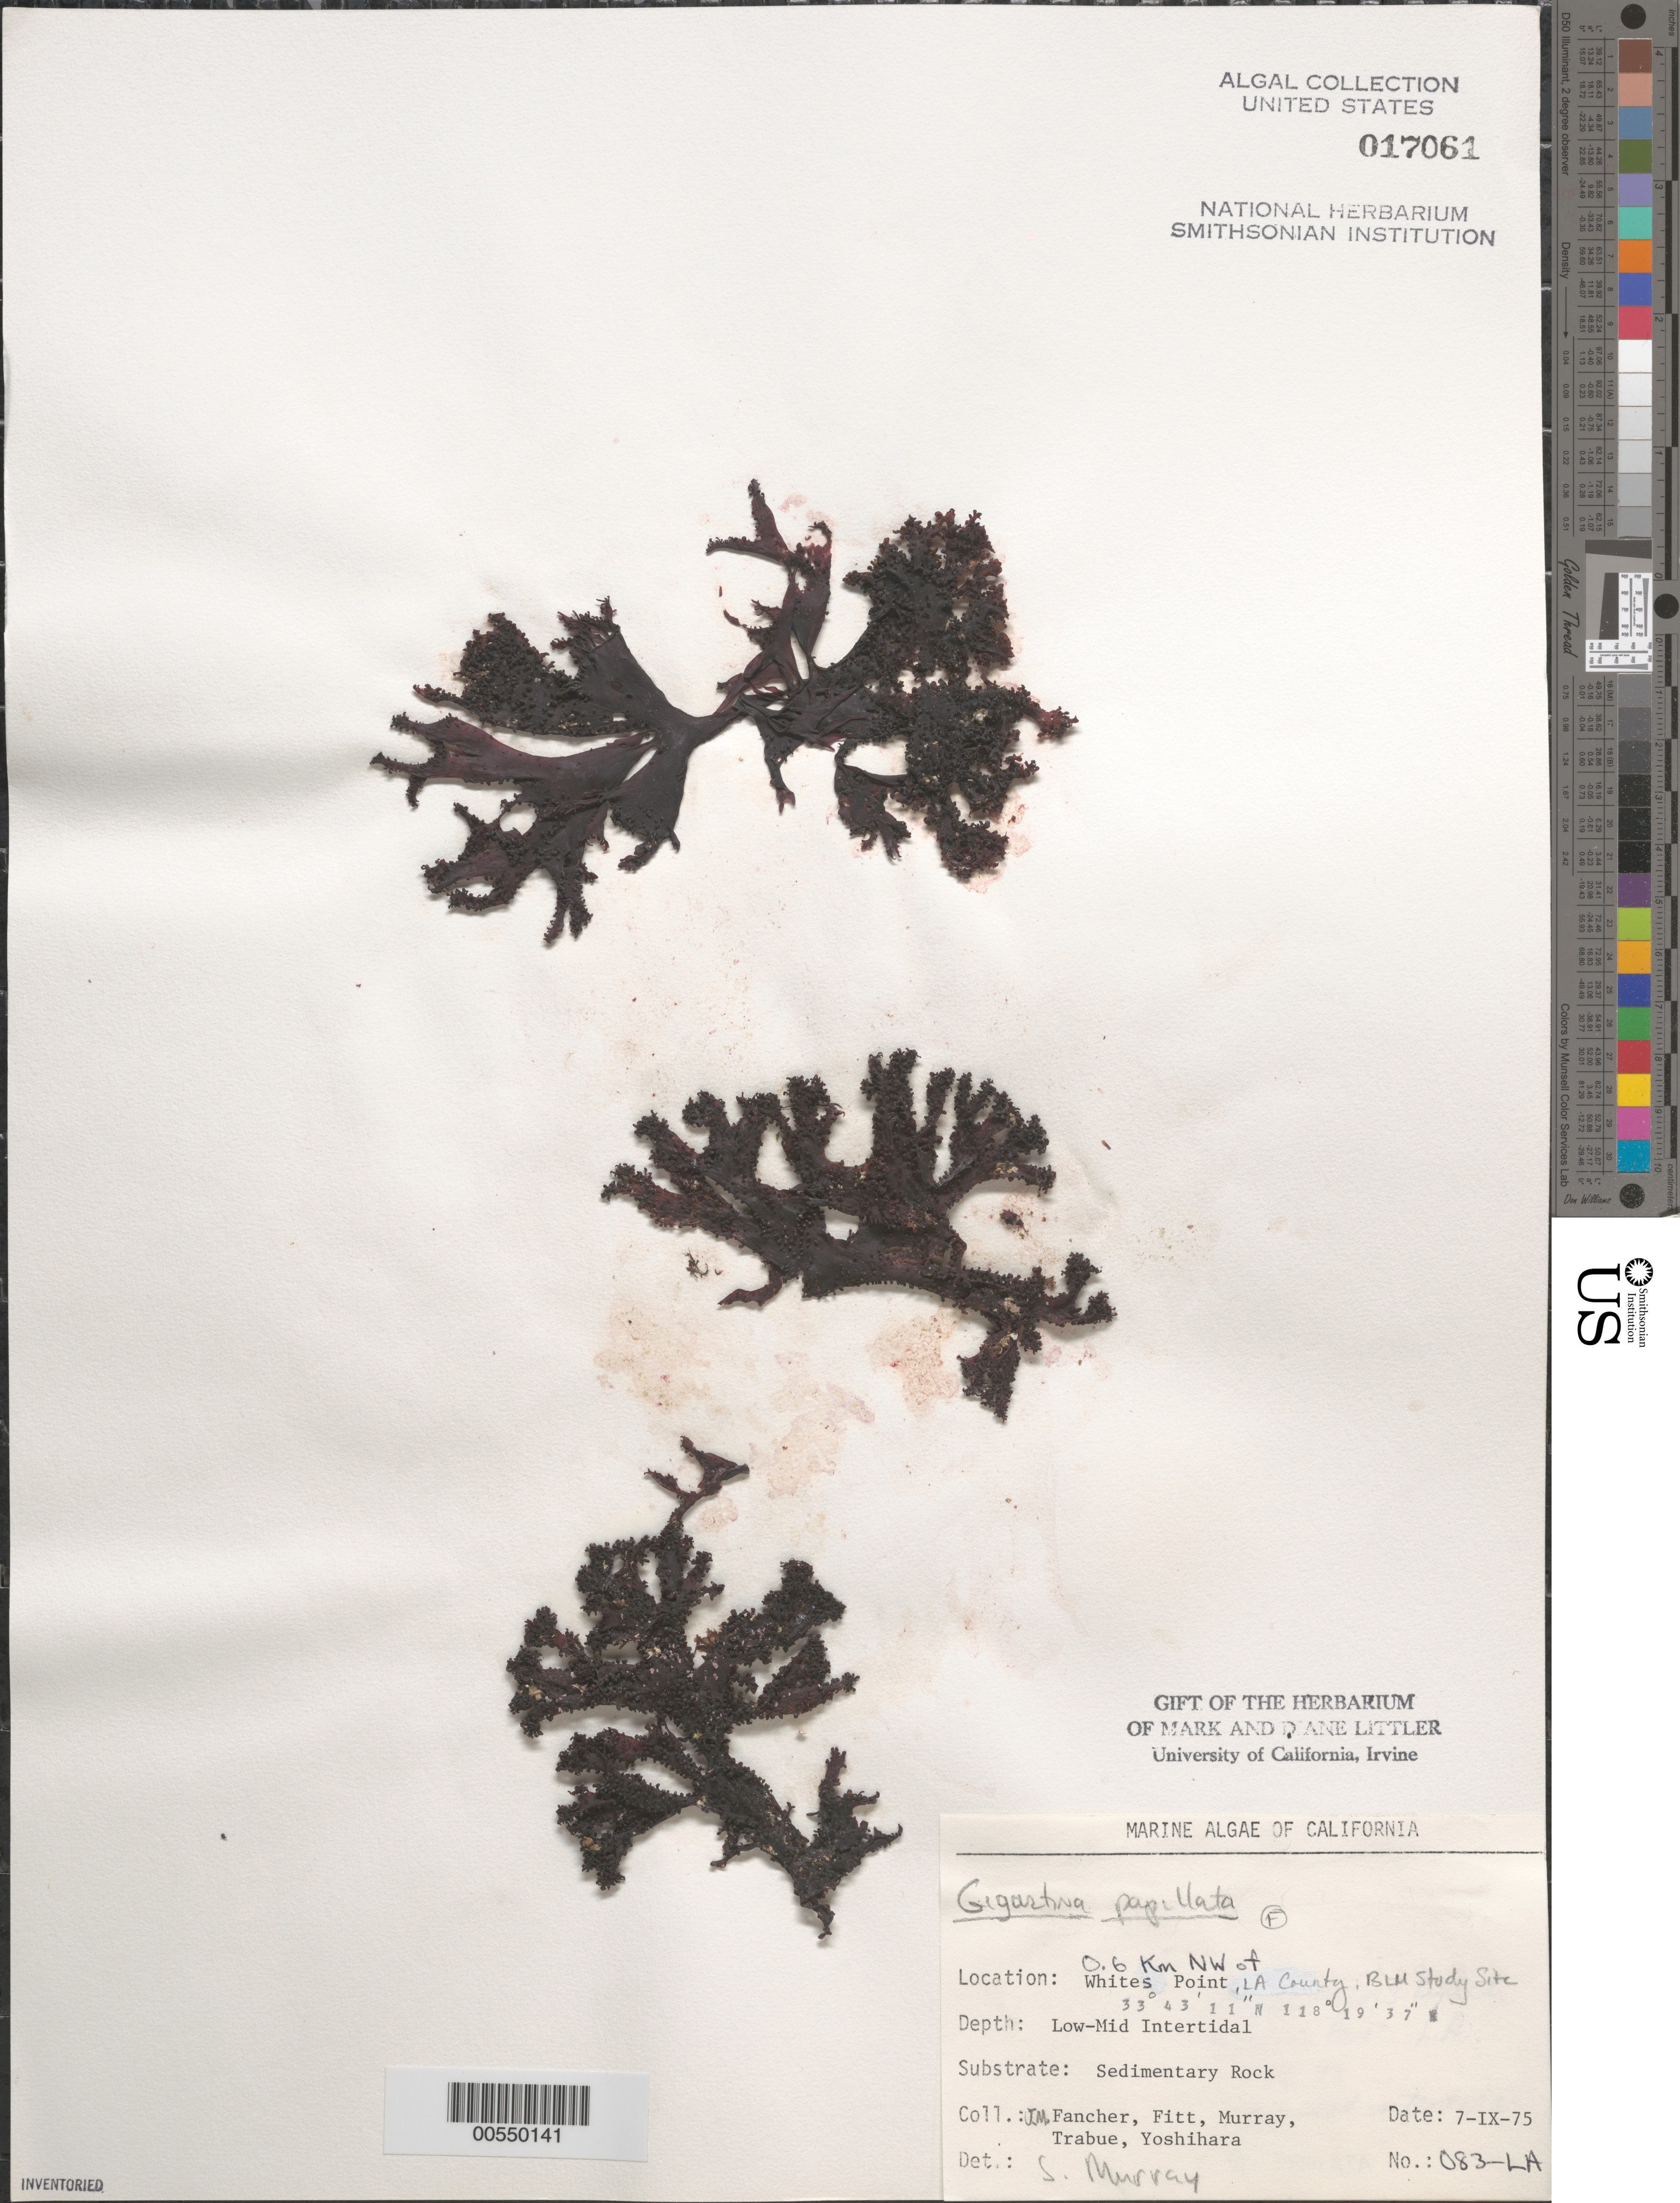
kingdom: Plantae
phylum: Rhodophyta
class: Florideophyceae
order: Gigartinales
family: Phyllophoraceae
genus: Mastocarpus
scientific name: Mastocarpus papillatus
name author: (C. Agardh) Kütz.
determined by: Algae name updating Project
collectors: J. Fancher, W. Fitt, S. N. Murray, P. J. Trabue & K. Yoshihara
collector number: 083-la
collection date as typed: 07 Sep 1975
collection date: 1975-09-07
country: United States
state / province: California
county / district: Los Angeles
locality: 0.6 km northwest of Whites Point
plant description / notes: BLM-SOCALBIGHT Rocky Intertidal Survey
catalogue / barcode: US 17061